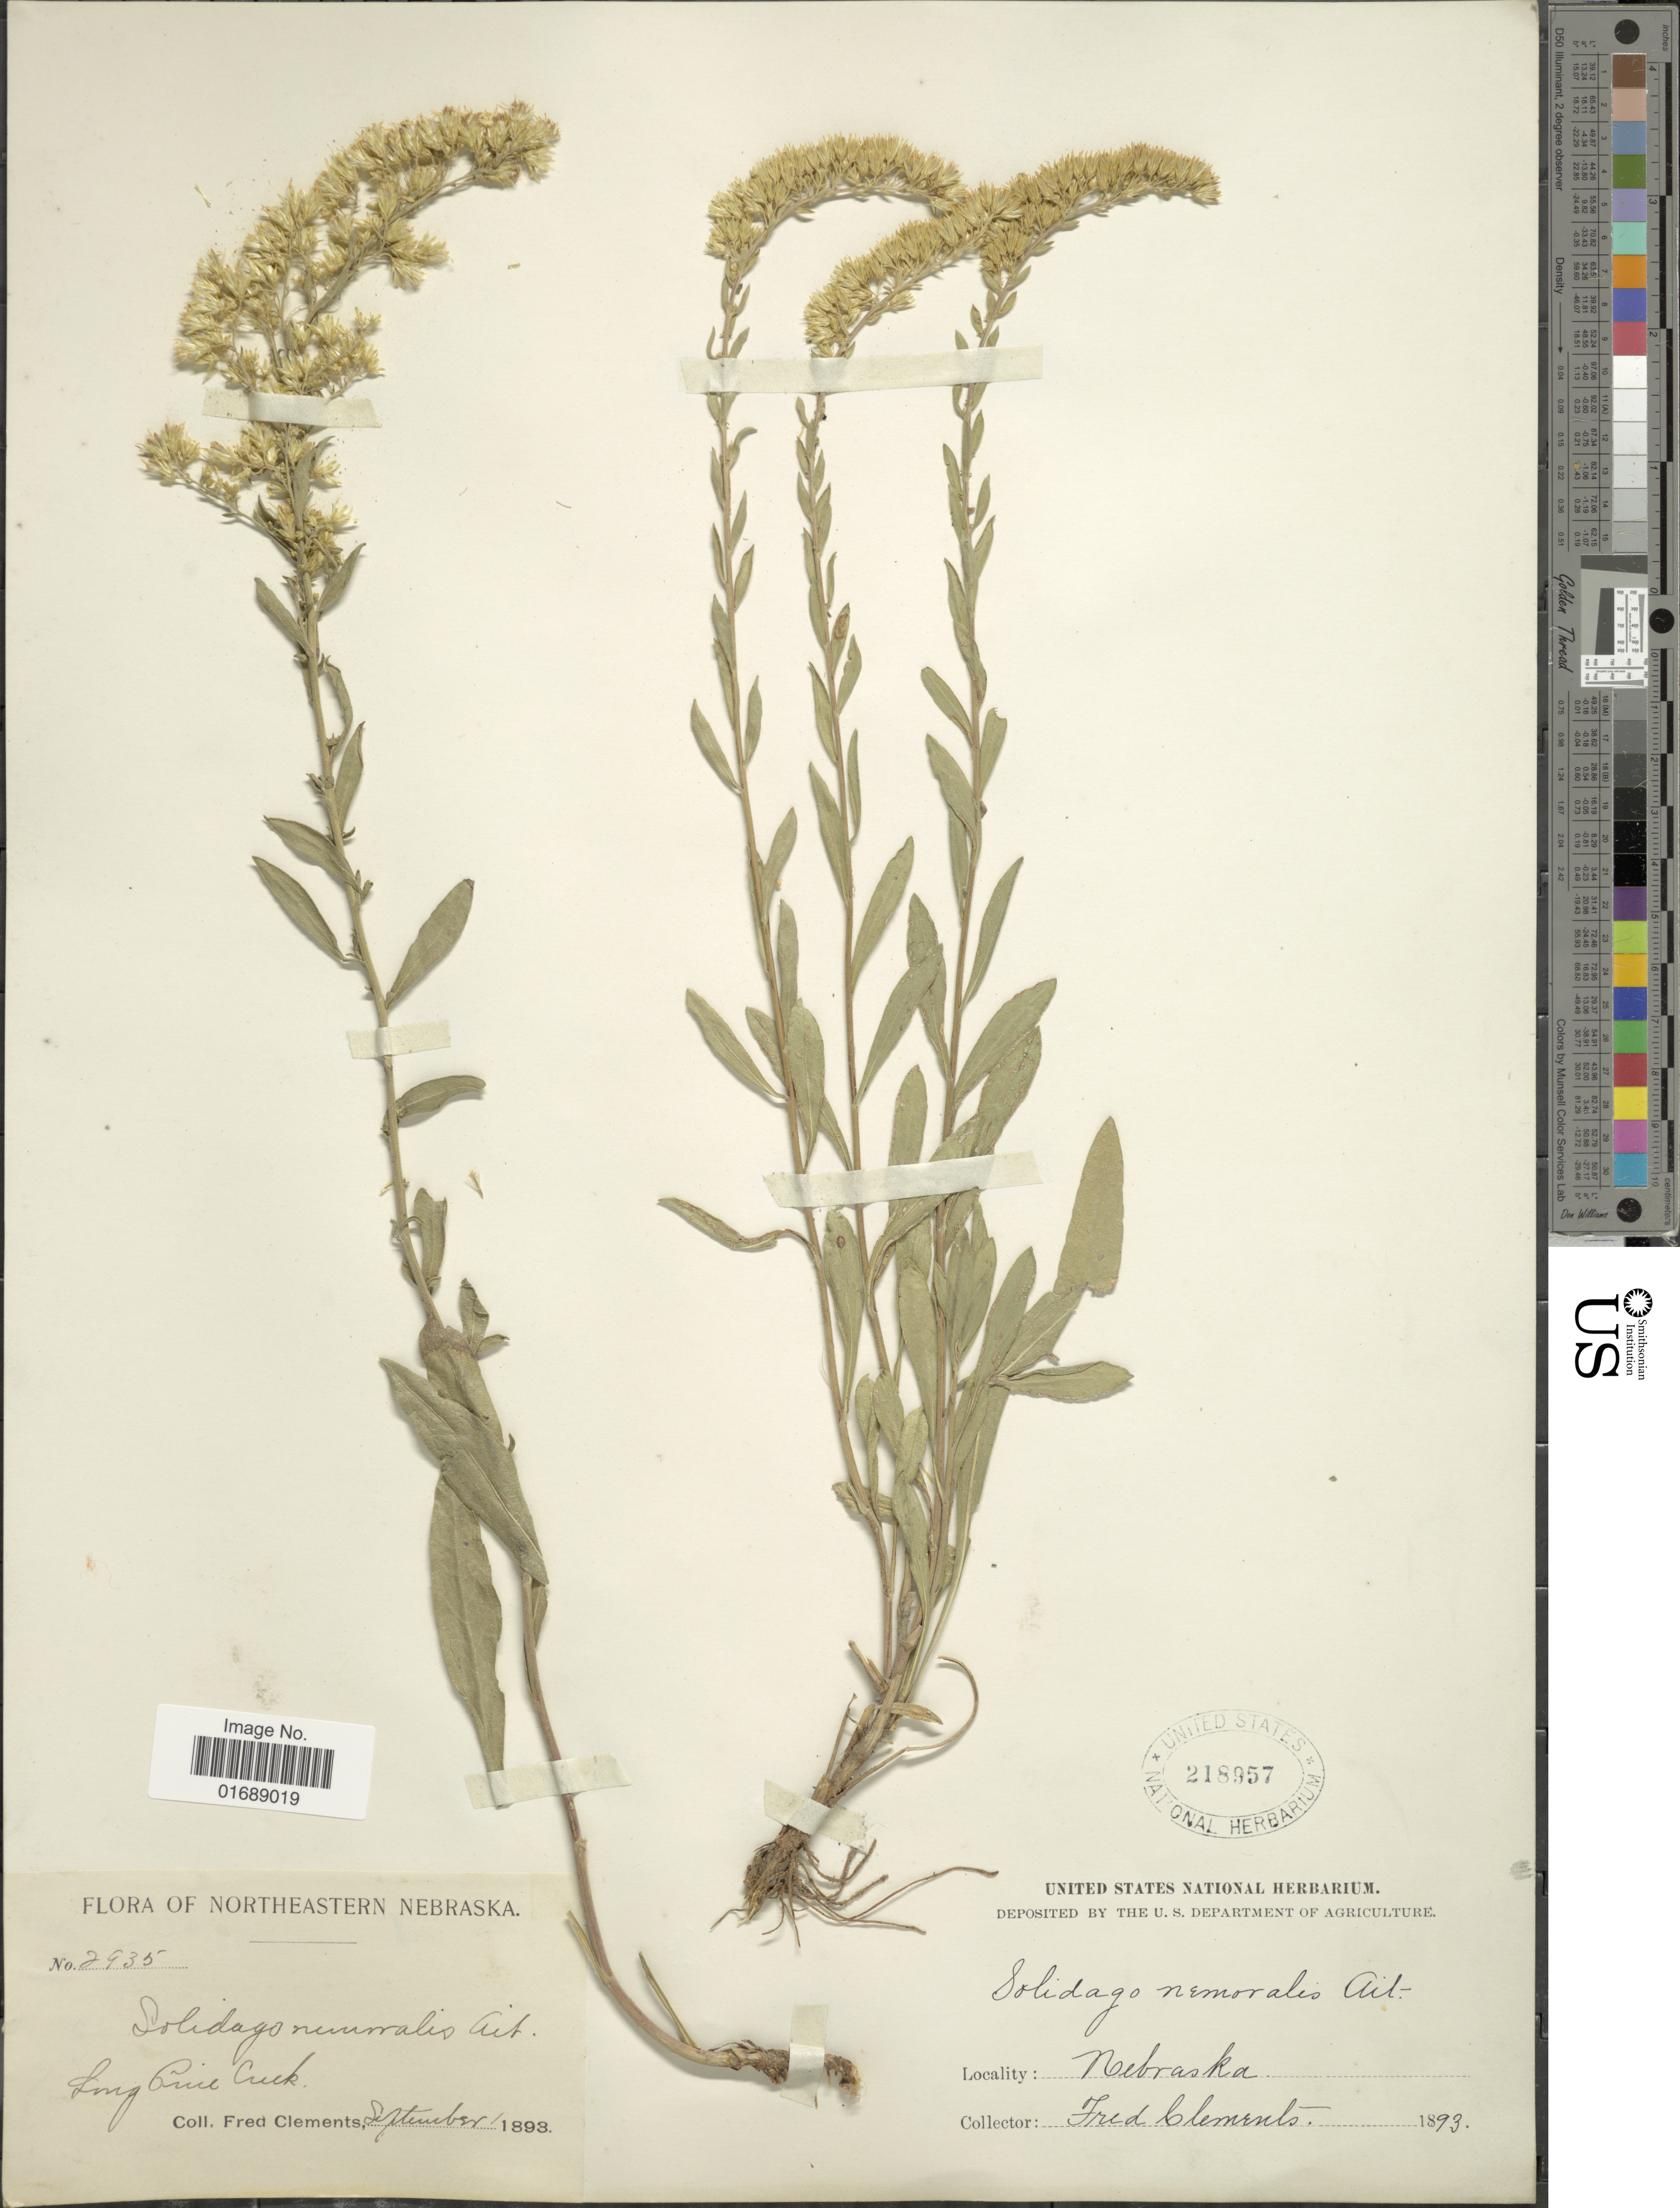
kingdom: Plantae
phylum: Tracheophyta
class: Magnoliopsida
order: Asterales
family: Asteraceae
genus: Solidago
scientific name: Solidago nemoralis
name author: Aiton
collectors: F. E. Clements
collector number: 2935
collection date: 1893-09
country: United States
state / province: Nebraska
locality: Northeastern Nebraska, Long Pine Creek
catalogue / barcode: US 218957